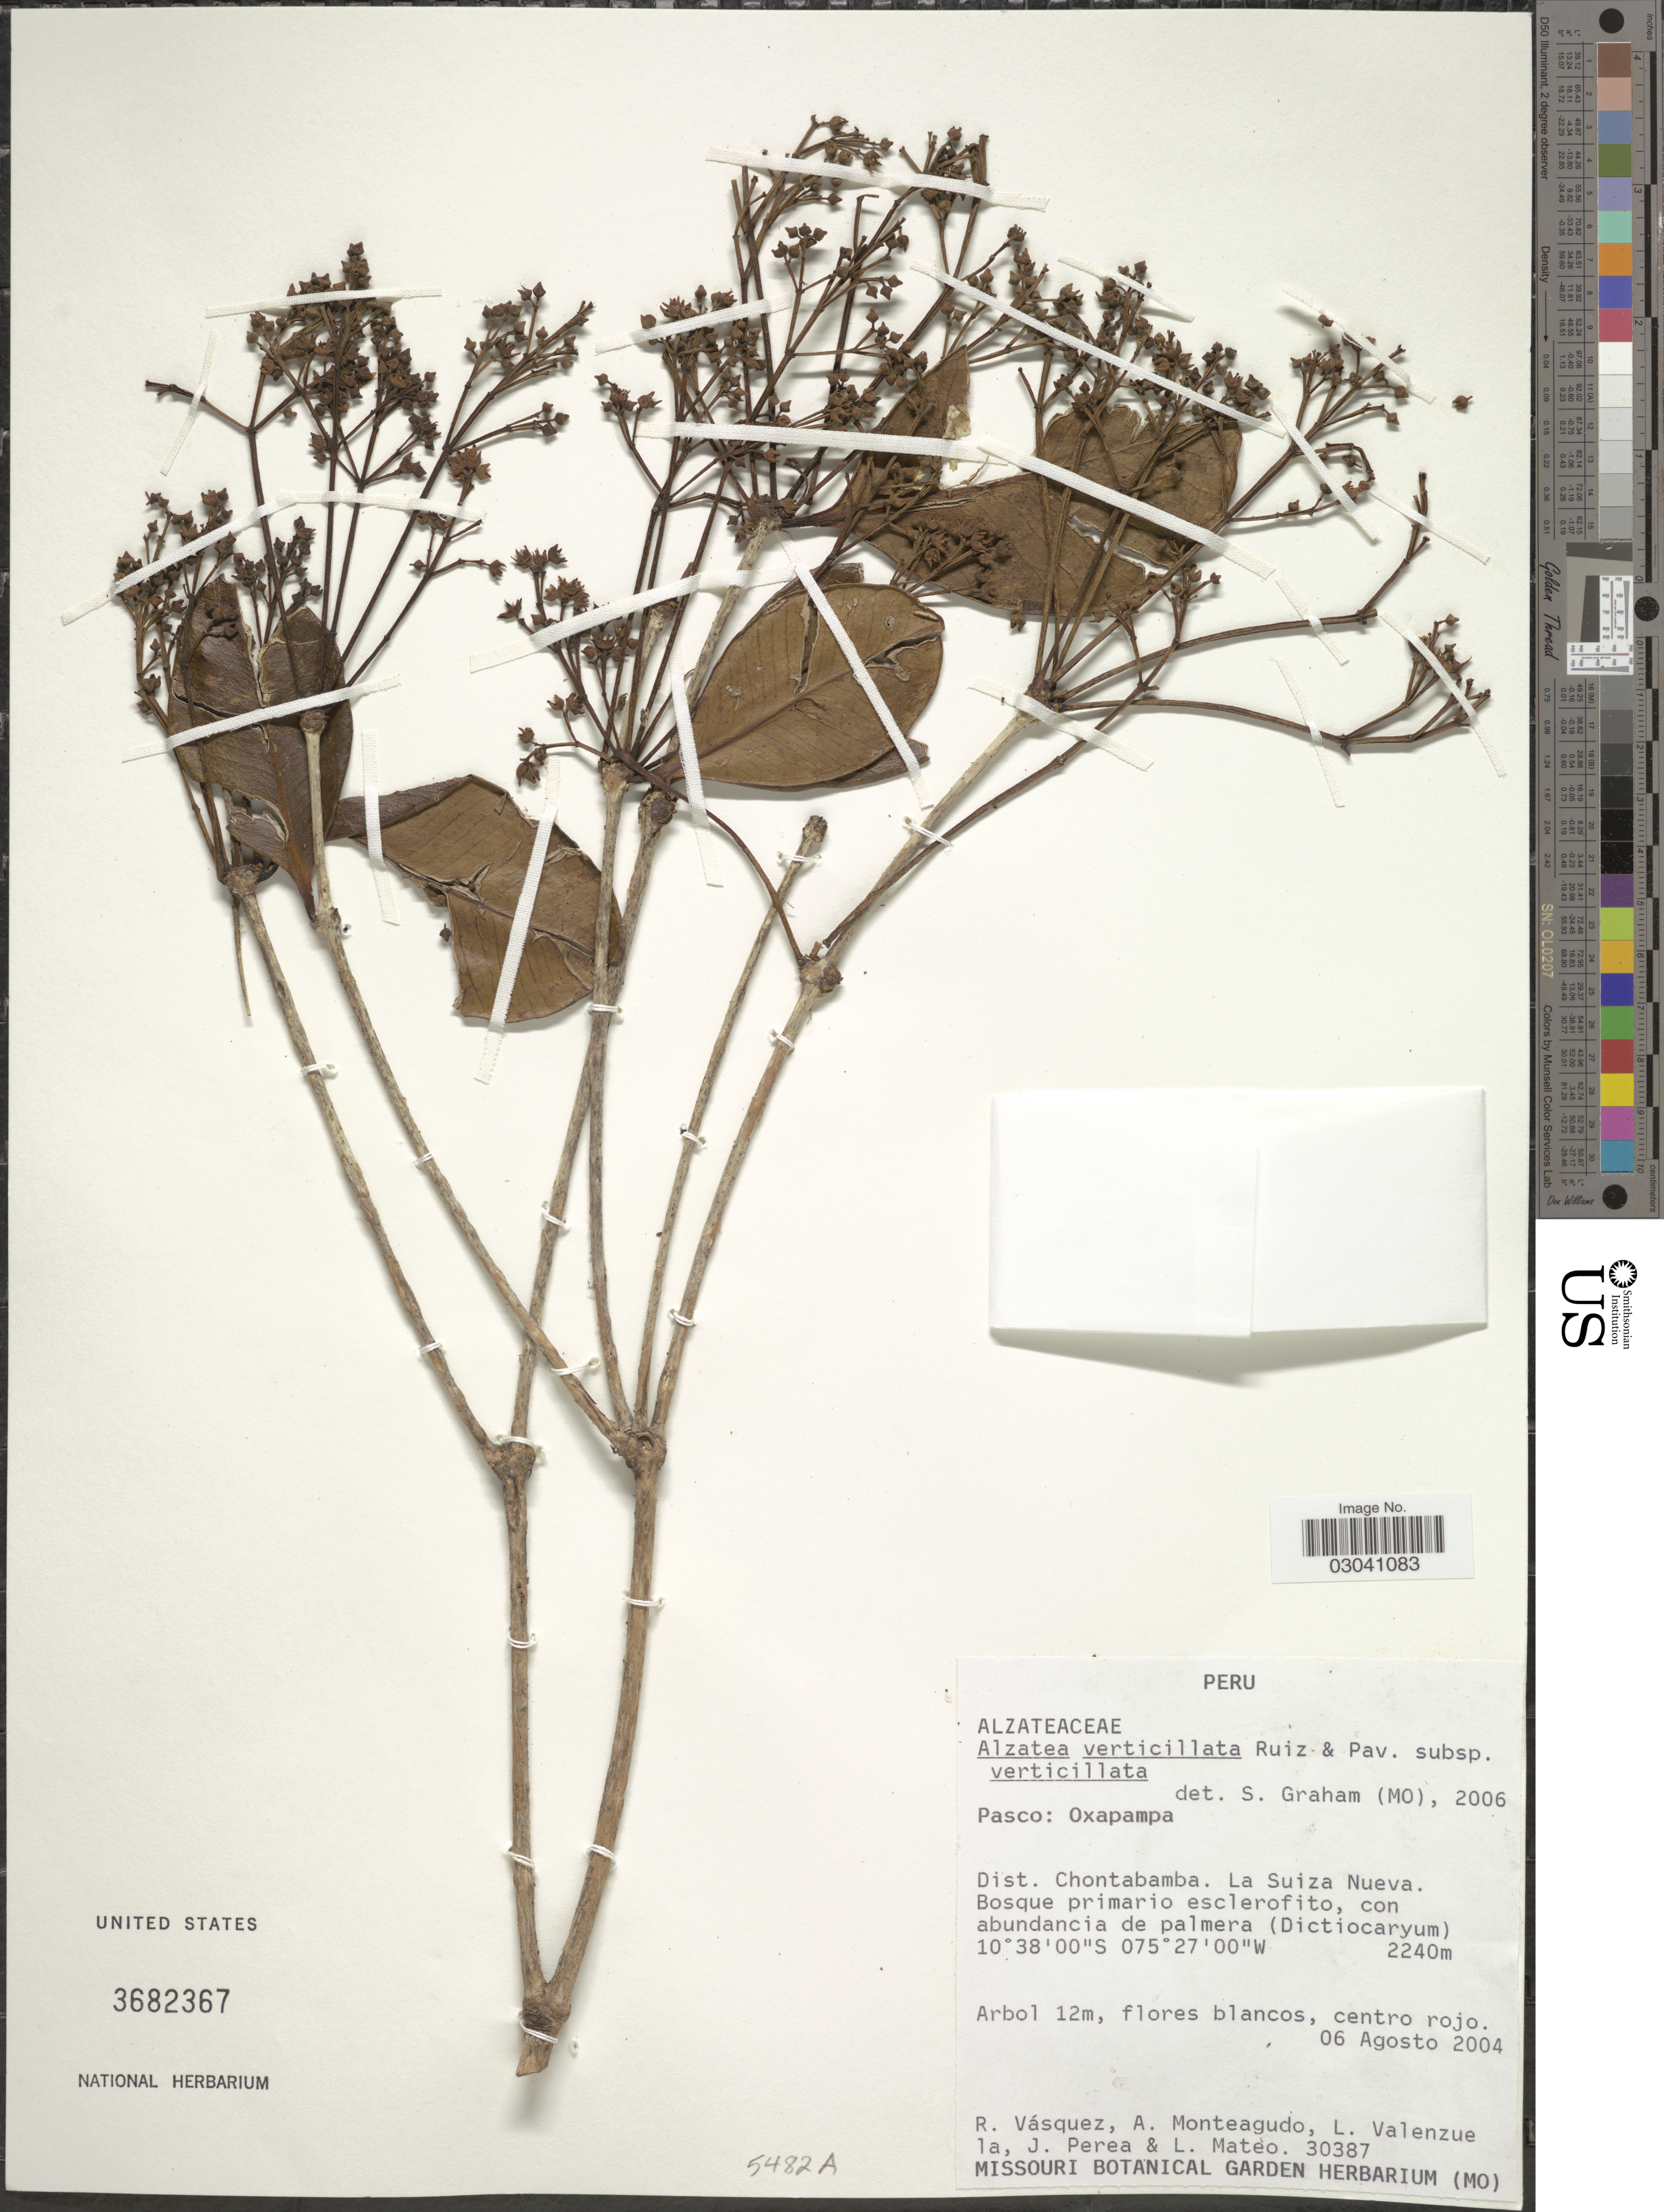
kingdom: Plantae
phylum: Tracheophyta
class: Magnoliopsida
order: Myrtales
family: Alzateaceae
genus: Alzatea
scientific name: Alzatea verticillata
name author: Ruiz & Pav.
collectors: R. Vásquez, A. Monteagudo, L. Valenzuela, J. Perea & L. Mateo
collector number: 30387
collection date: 2004-08-06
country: Peru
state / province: Pasco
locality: Oxapampa. Dist. Chontabamba. La Suiza Nueva.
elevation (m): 2240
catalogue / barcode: US 3682367